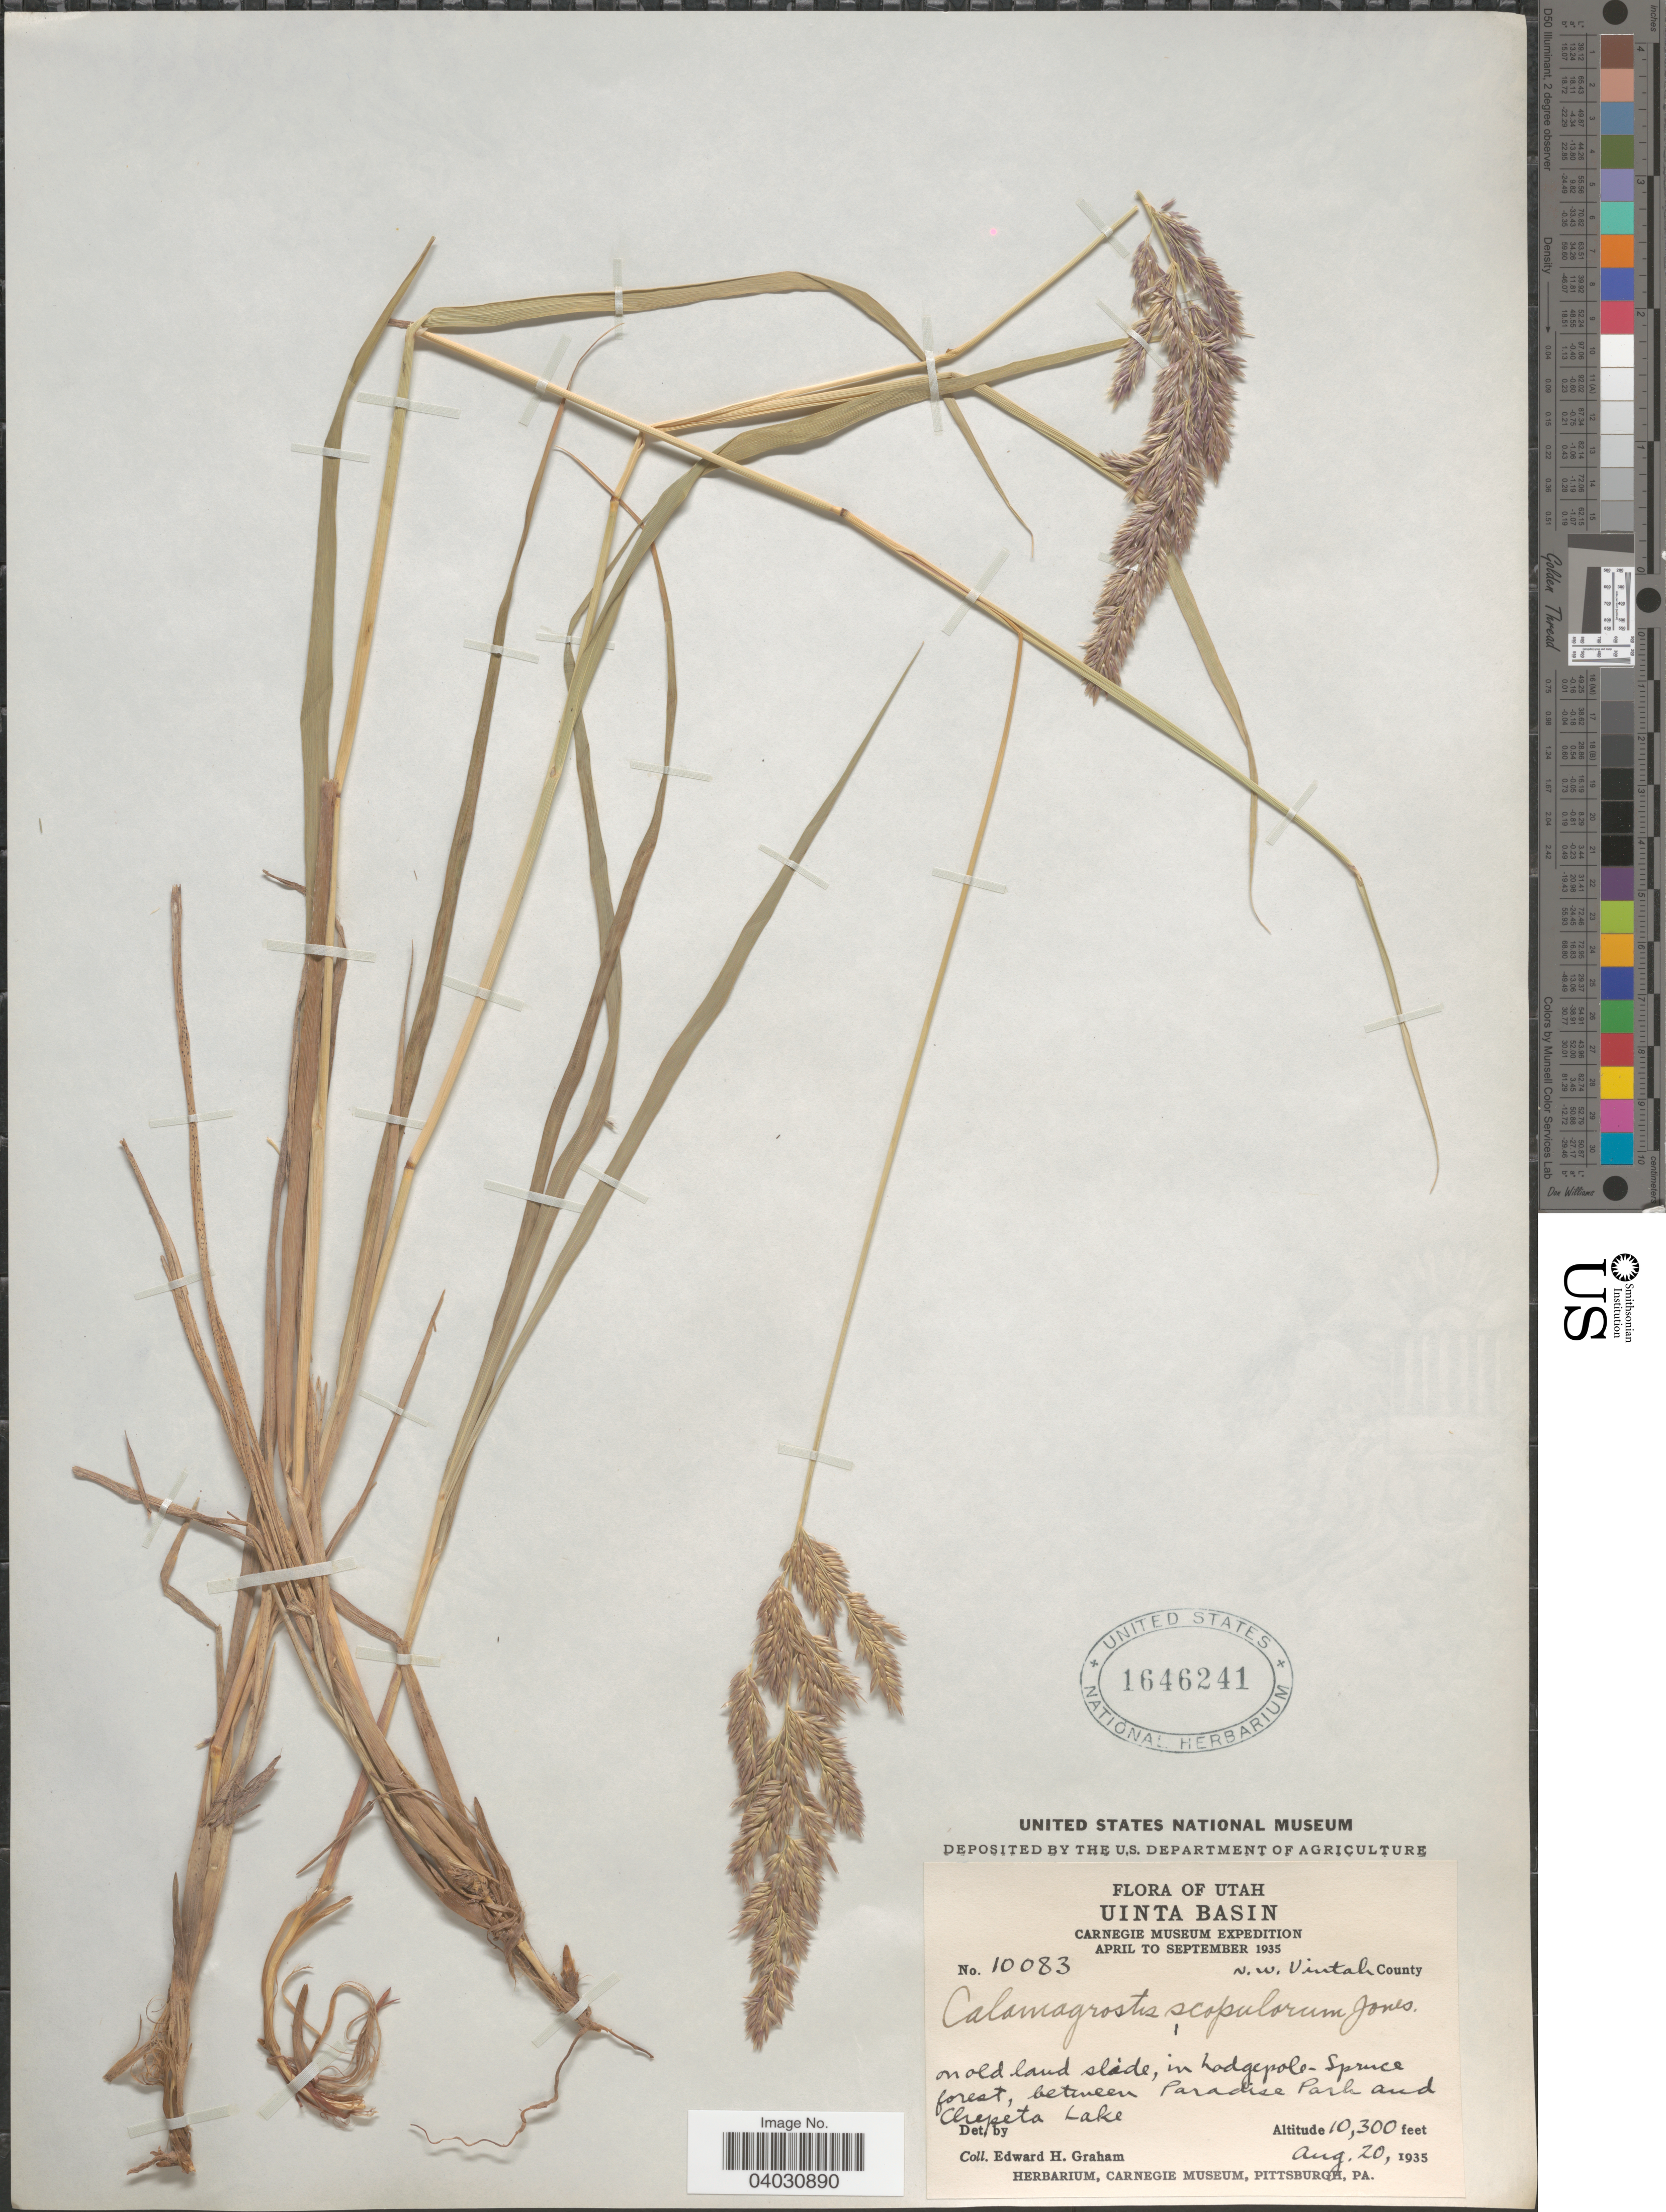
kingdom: Plantae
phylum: Tracheophyta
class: Liliopsida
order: Poales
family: Poaceae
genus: Calamagrostis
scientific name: Calamagrostis scopulorum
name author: M.E. Jones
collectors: E. H. Graham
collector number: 10083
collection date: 1935-08-20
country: United States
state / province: Utah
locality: Uinta Basin. N.W. Uintah County. On old land slide, in Lodgepole-Spruce forest, between Paradise Park and Chepeta Lake.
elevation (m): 3139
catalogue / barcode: US 1646241